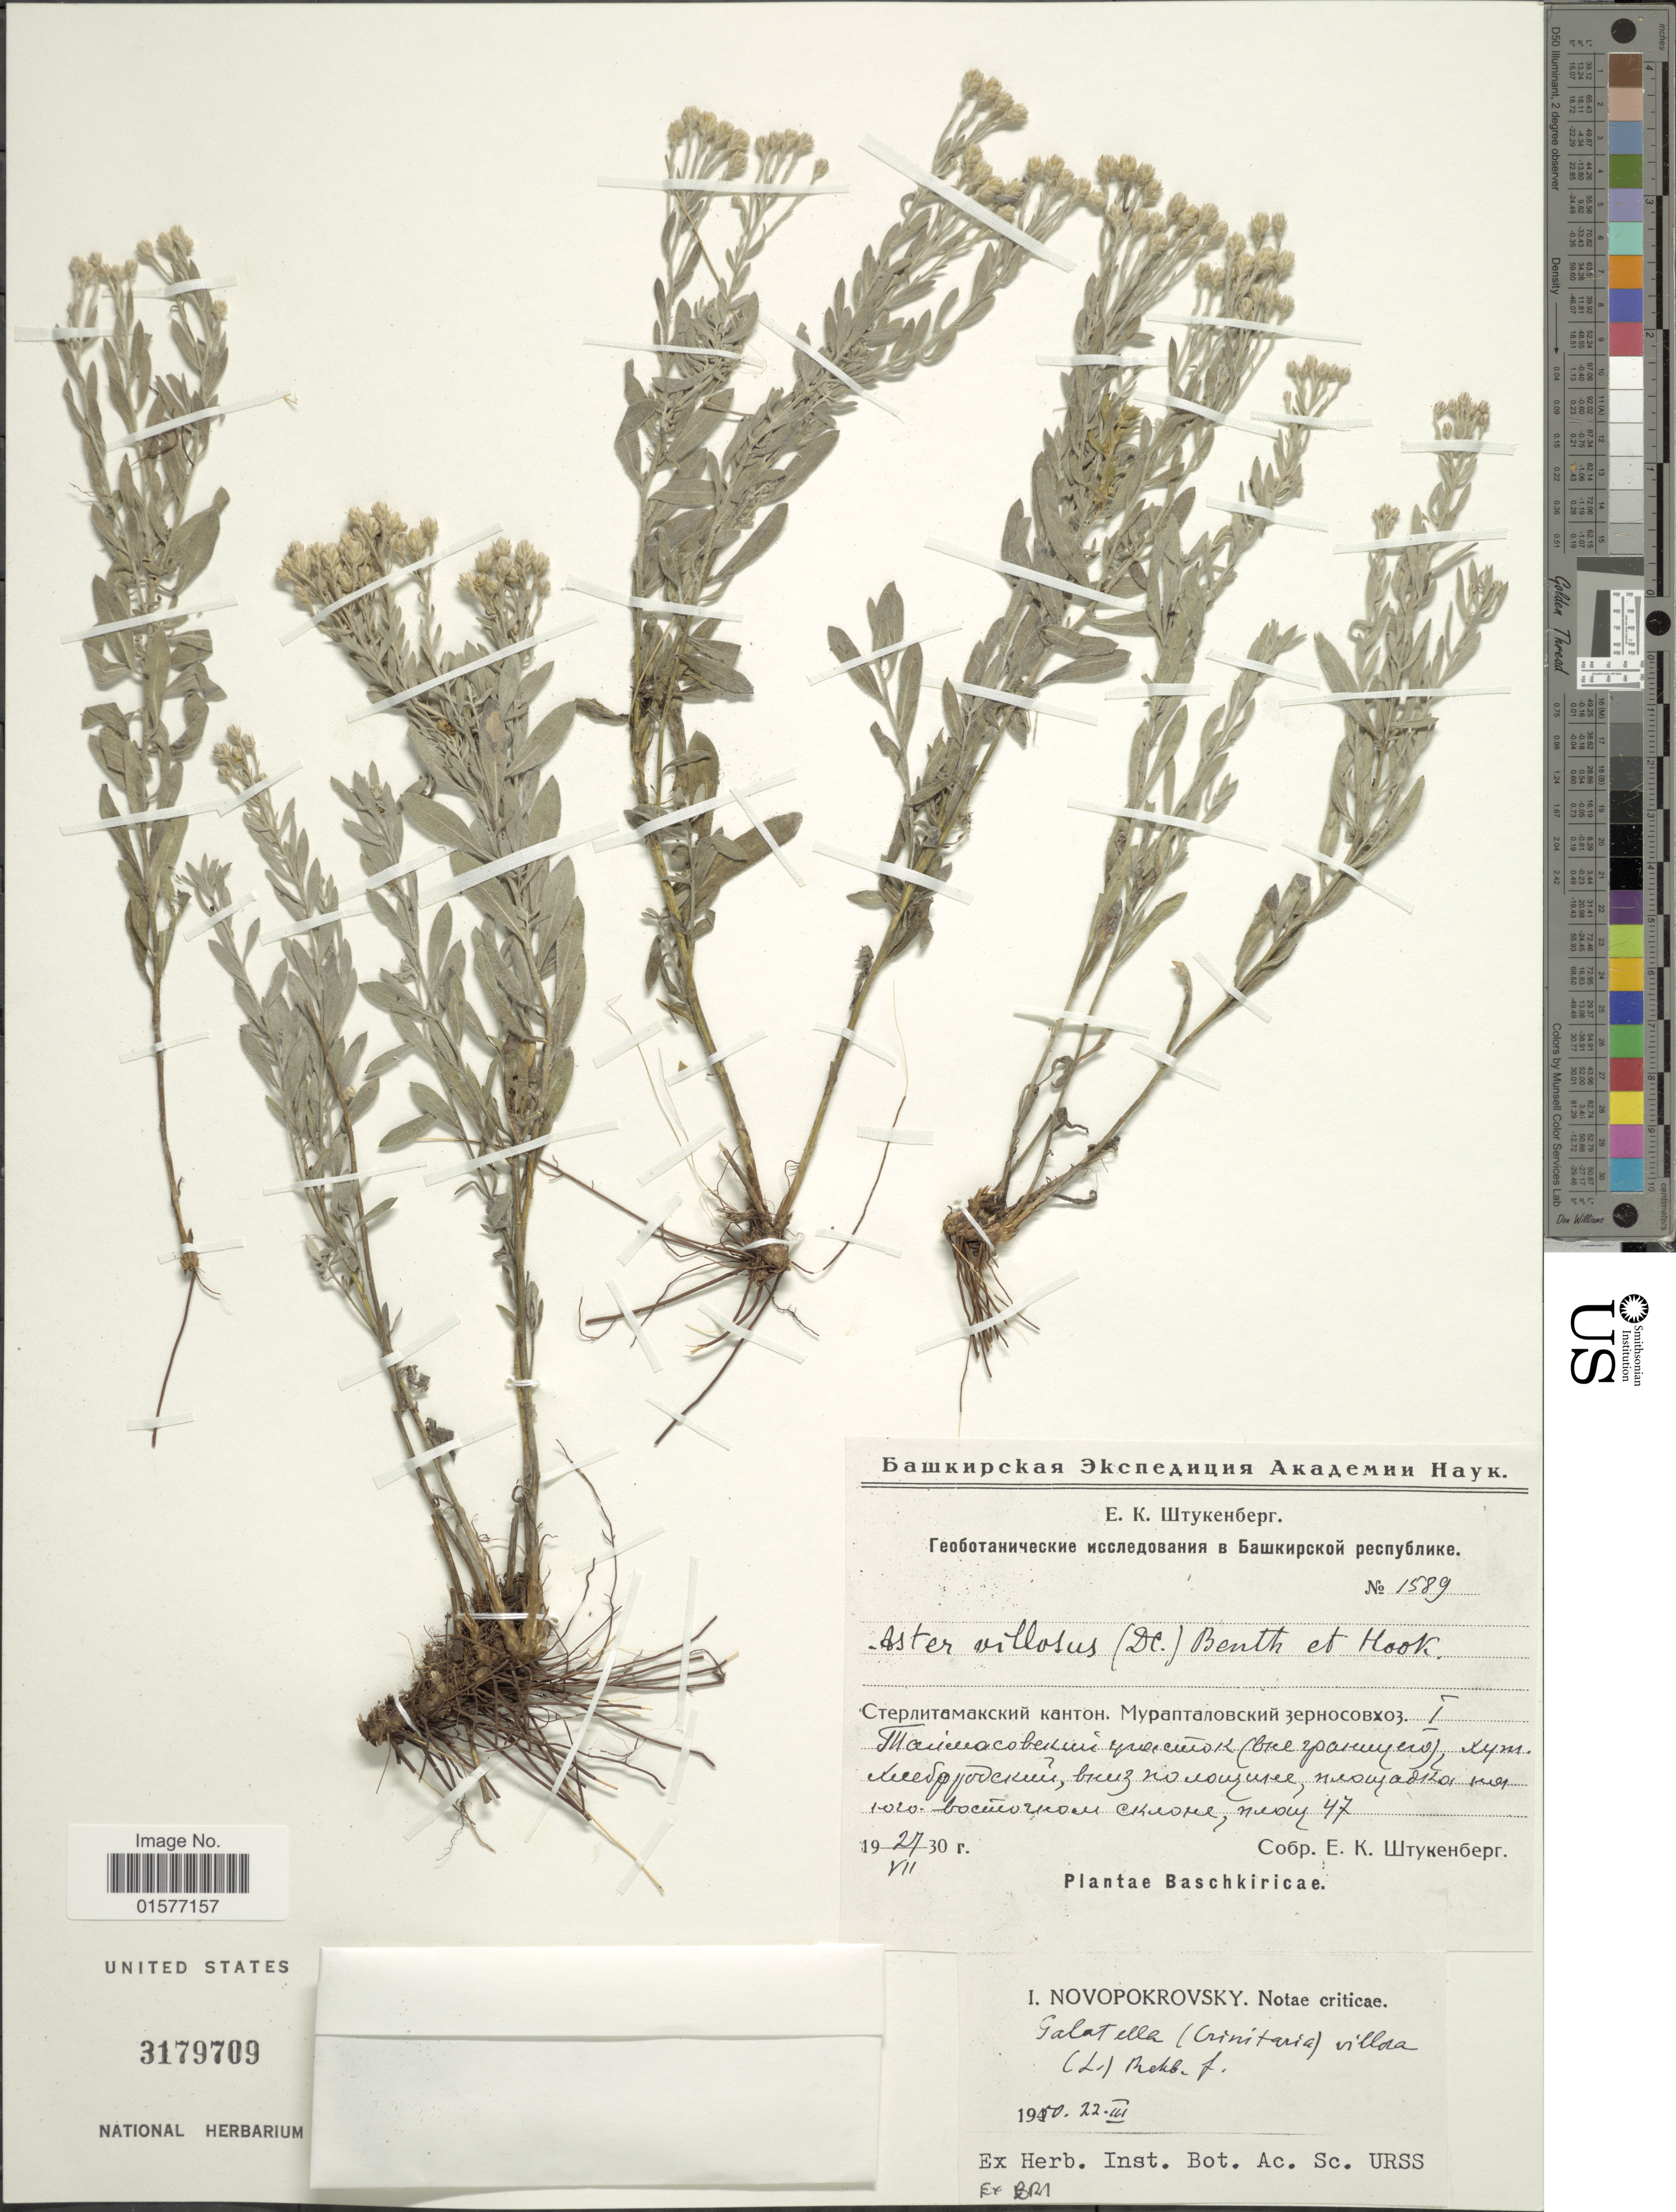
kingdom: Plantae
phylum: Tracheophyta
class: Magnoliopsida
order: Asterales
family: Asteraceae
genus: Linosyris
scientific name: Linosyris villosa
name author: (L.) DC.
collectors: E. Shtukenberg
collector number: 1589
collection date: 1930-07-27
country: Russian Federation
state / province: Bashkortostan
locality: Muraptalovskiy. Taymas.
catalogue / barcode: US 3179709